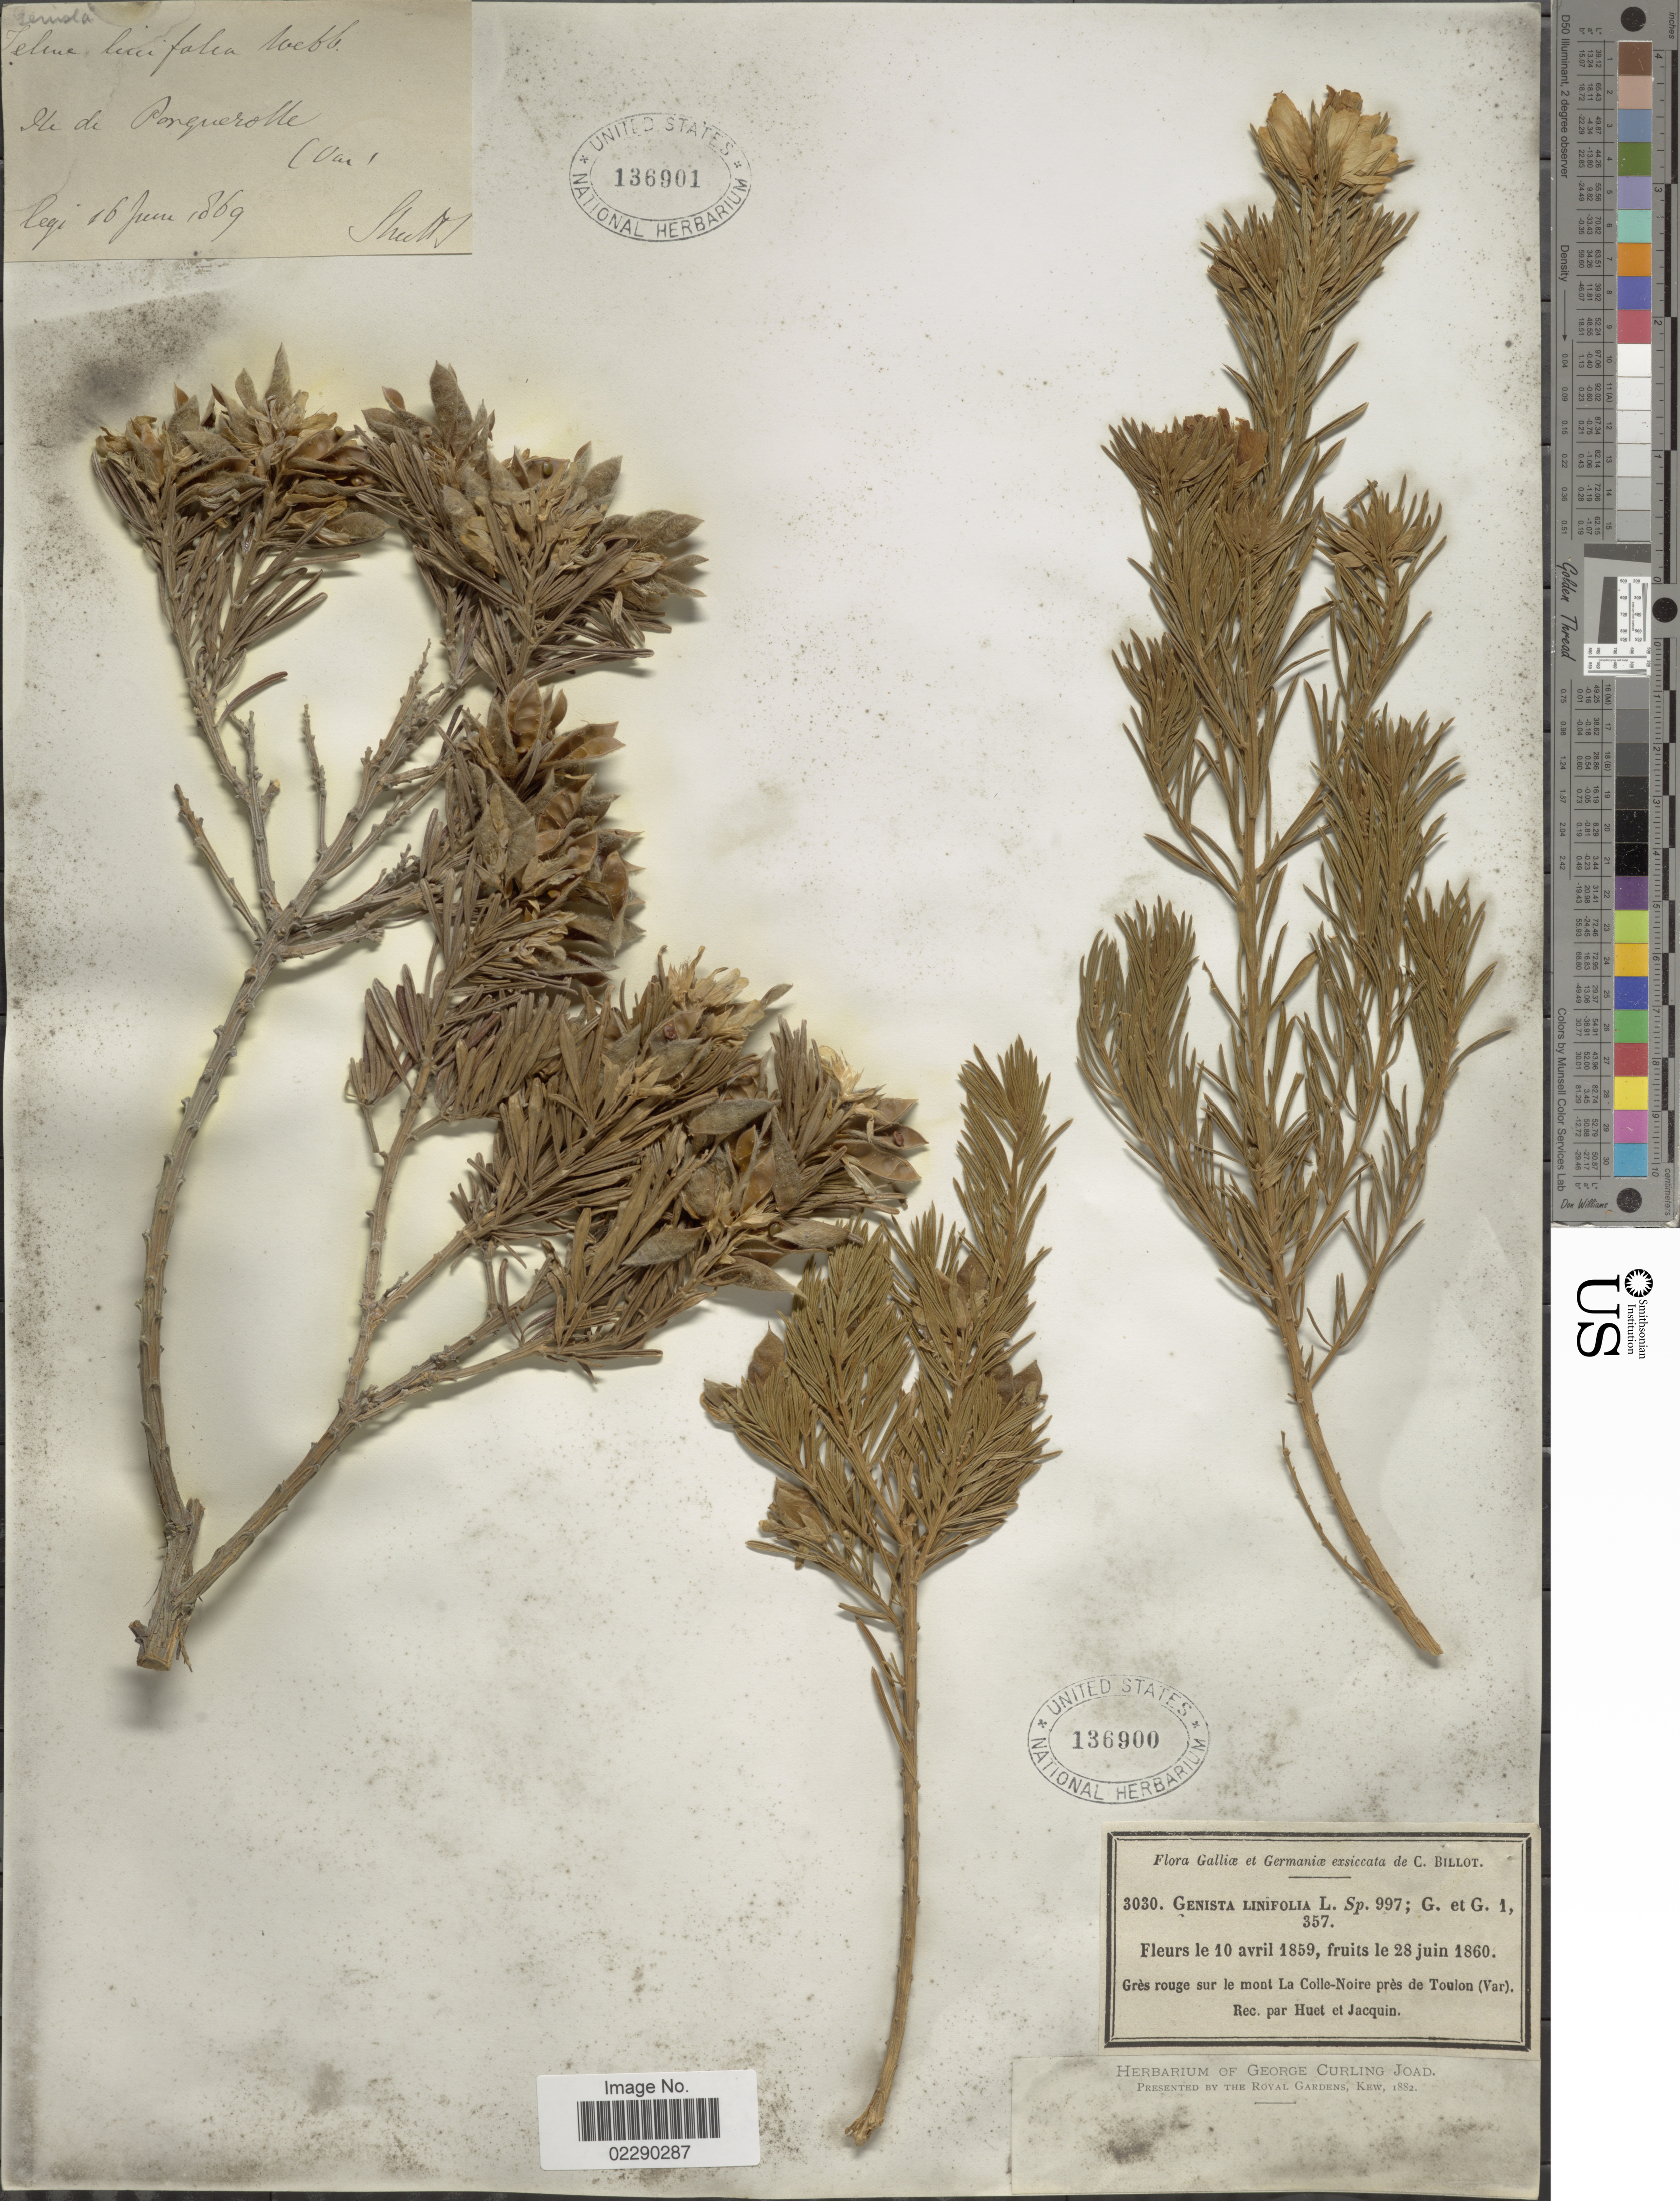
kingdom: Plantae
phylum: Tracheophyta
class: Magnoliopsida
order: Fabales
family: Fabaceae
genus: Genista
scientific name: Genista linifolia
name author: L.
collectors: -. Shultz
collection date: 1869-06-16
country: France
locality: Ilde de Ponquerolle [interpreted]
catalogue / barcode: US 136901